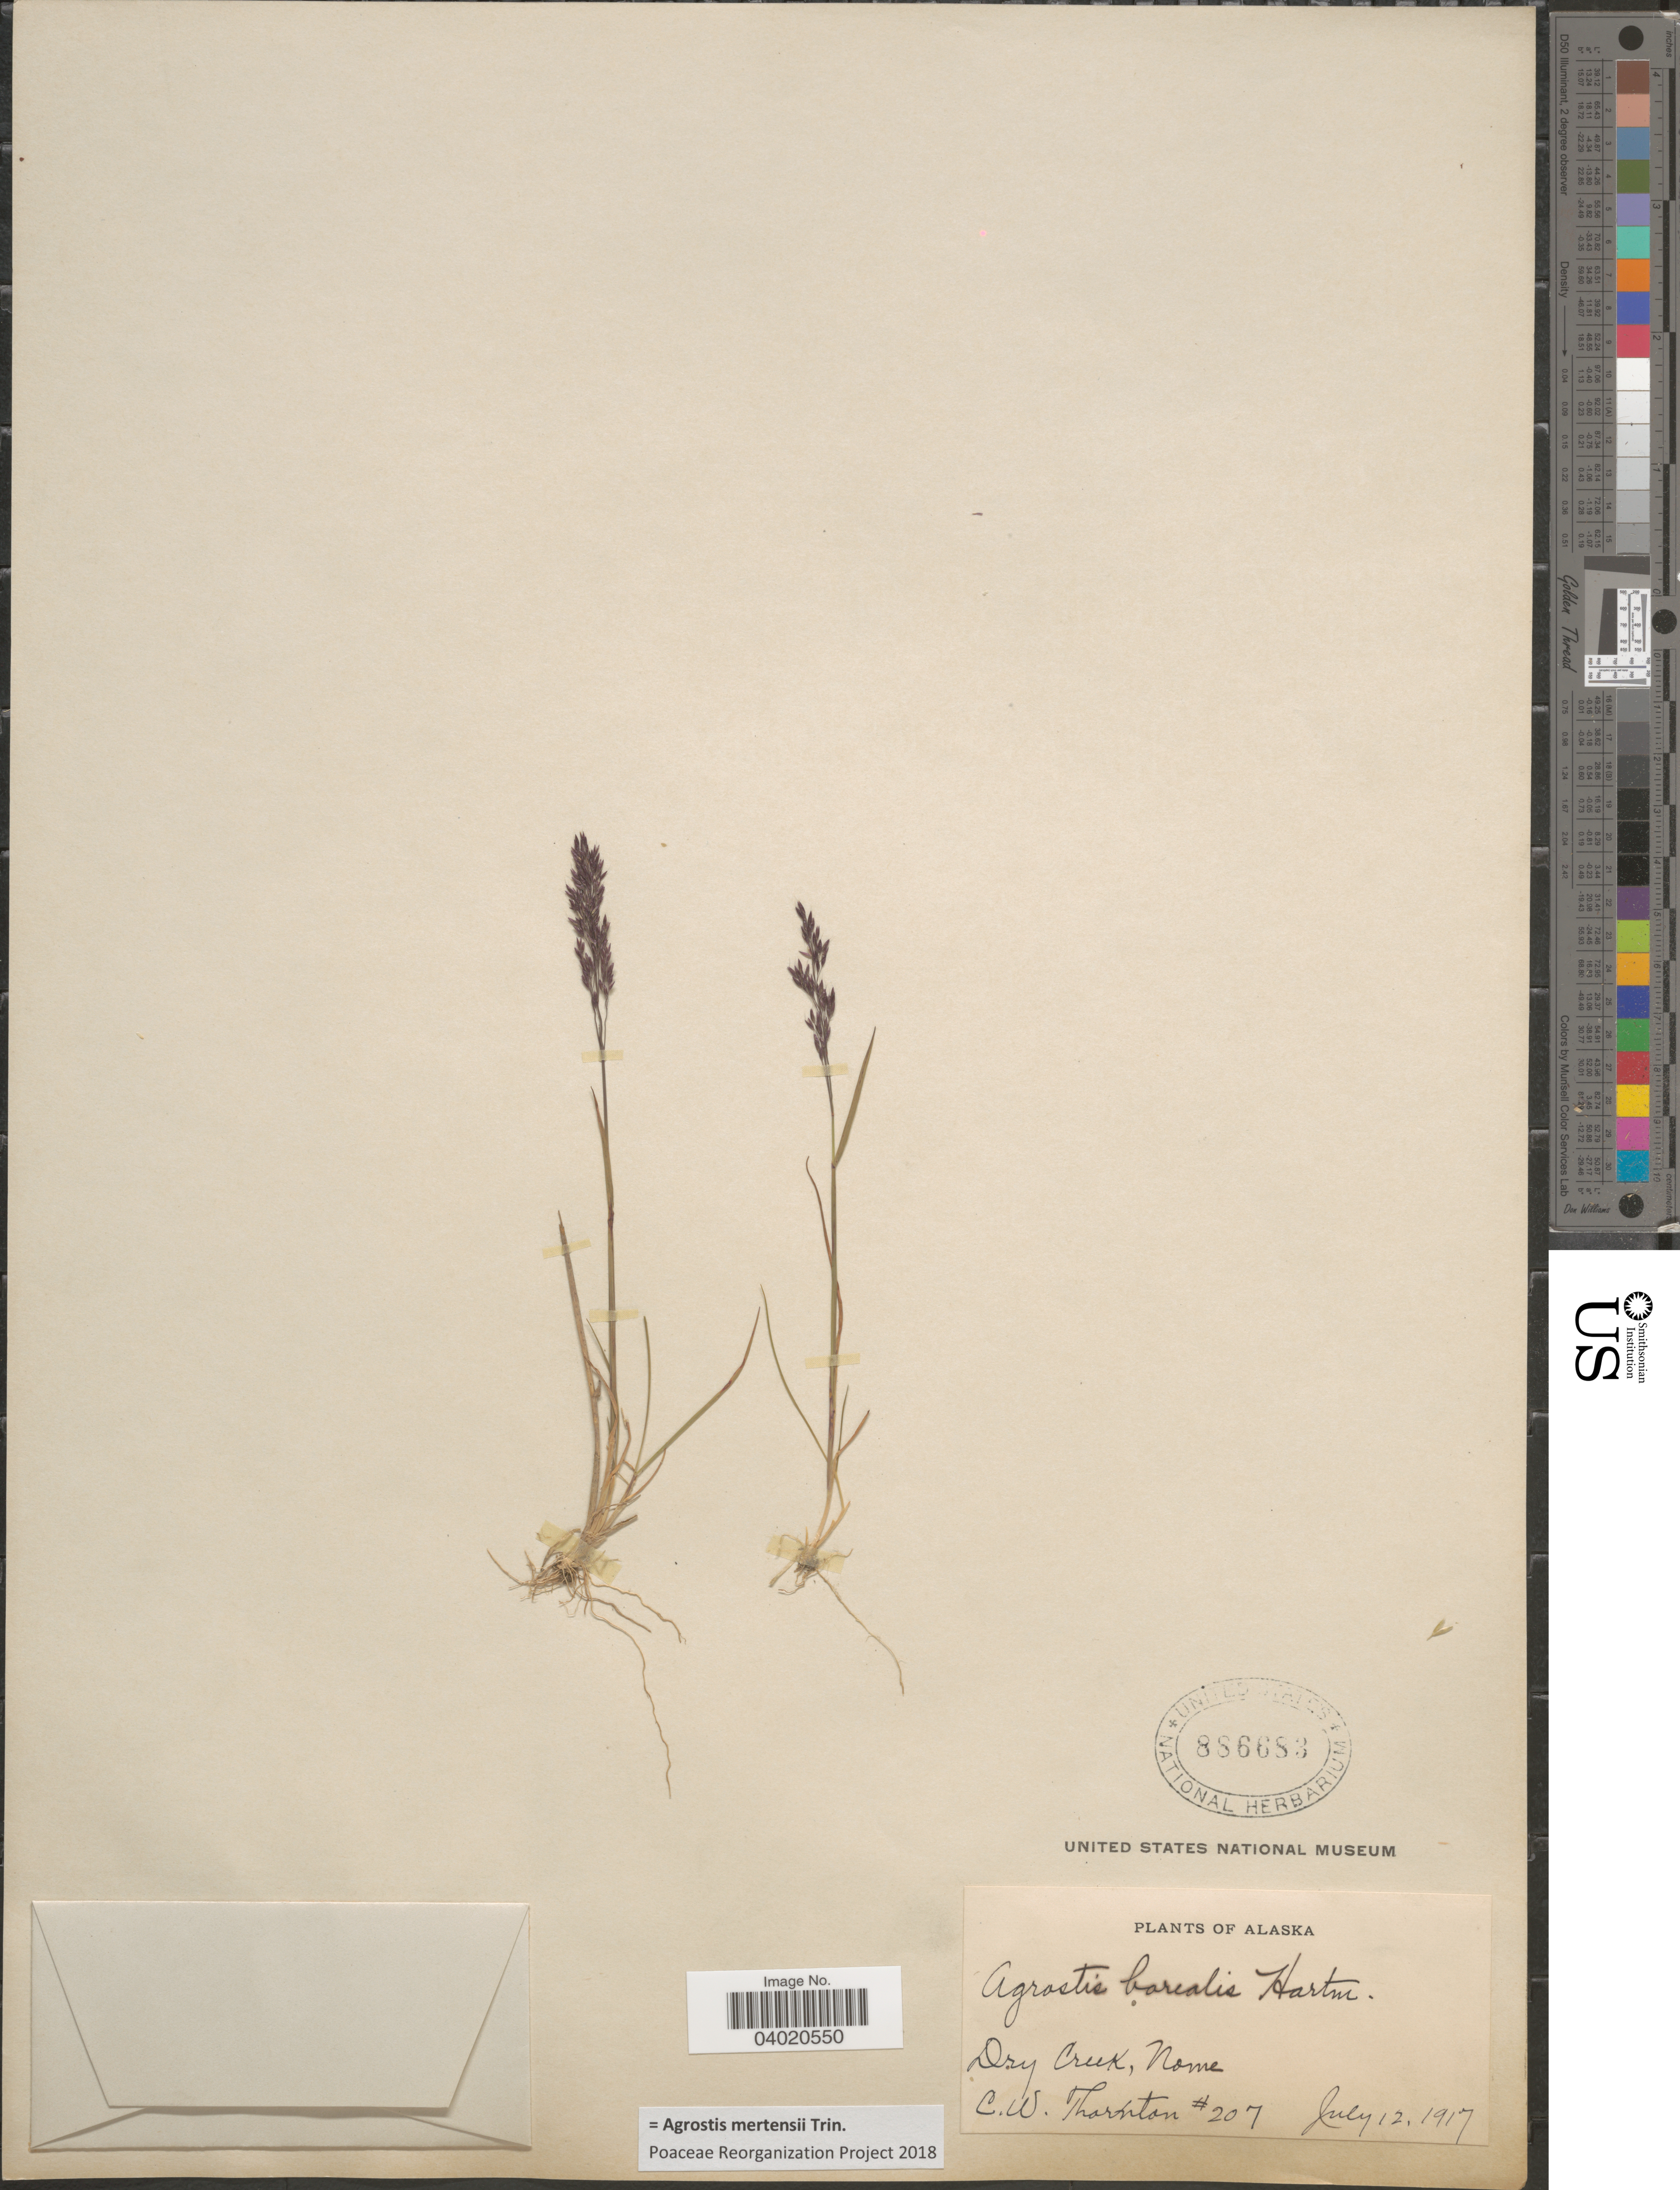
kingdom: Plantae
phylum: Tracheophyta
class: Liliopsida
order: Poales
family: Poaceae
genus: Agrostis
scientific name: Agrostis mertensii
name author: Trin.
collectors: C. Thornton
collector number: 207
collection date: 1917-07-12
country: United States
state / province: Alaska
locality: Dry Creek, Nome.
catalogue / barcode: US 886683